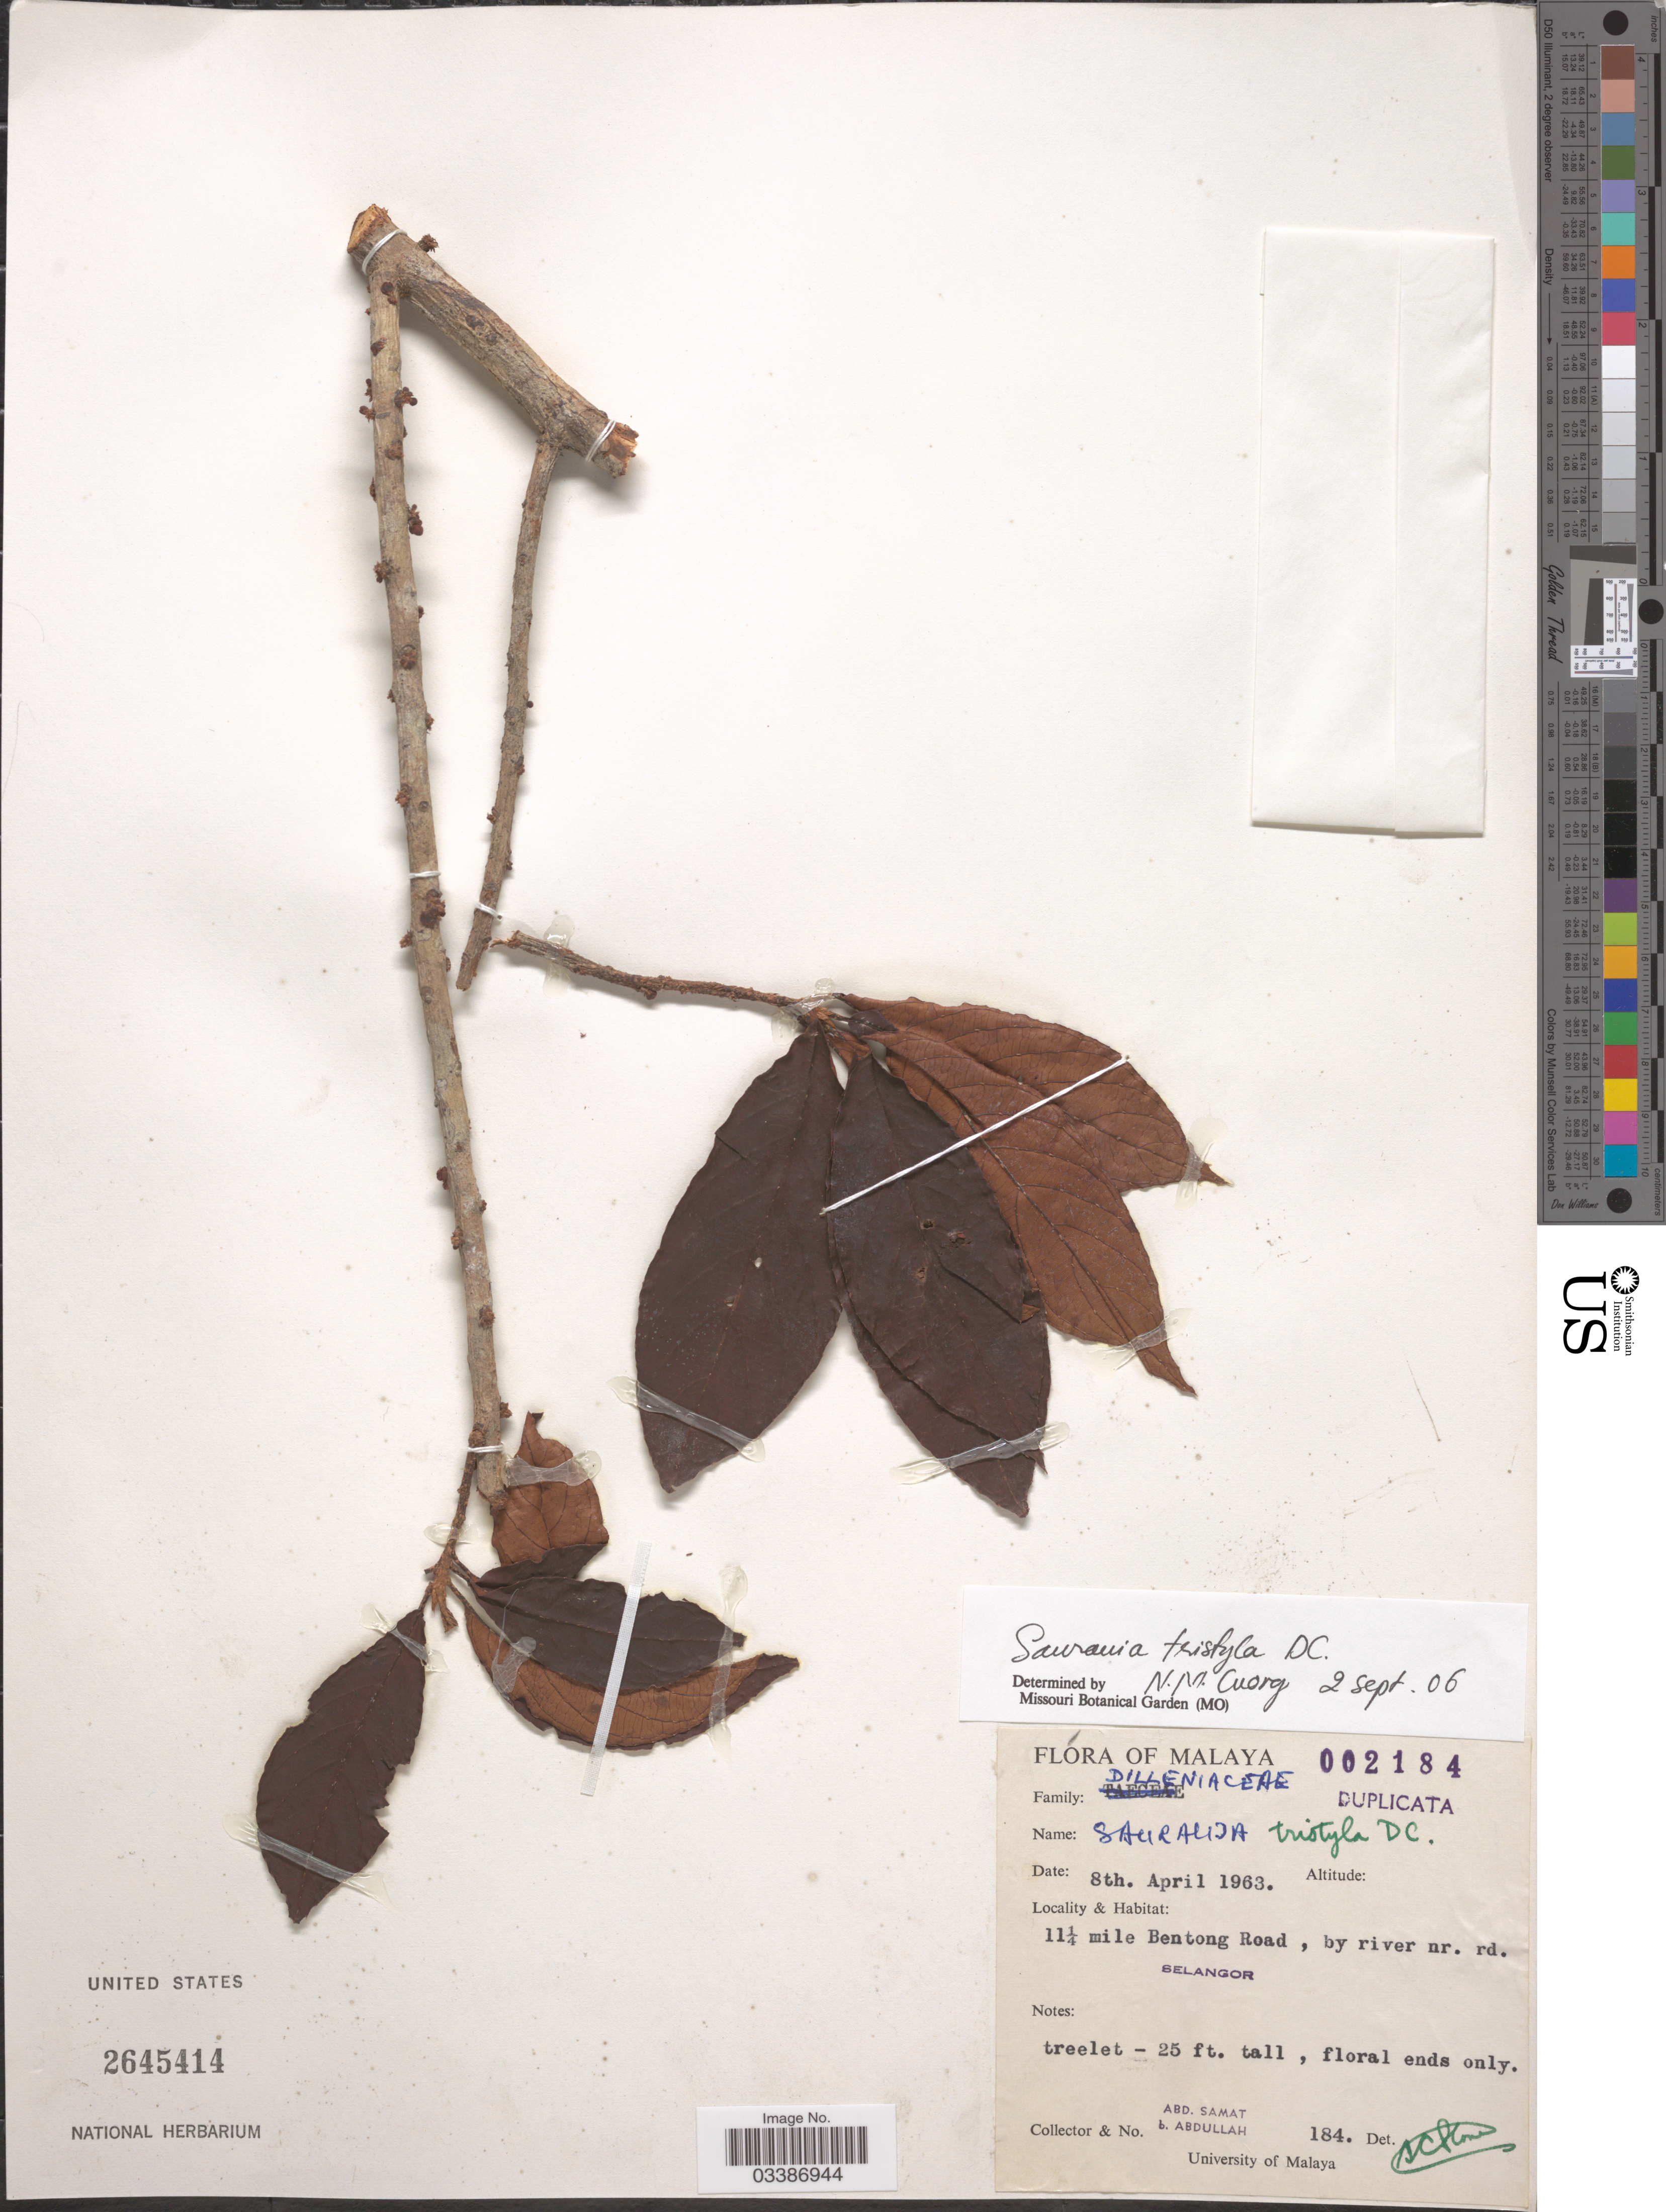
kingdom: Plantae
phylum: Tracheophyta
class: Magnoliopsida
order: Ericales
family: Actinidiaceae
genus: Saurauia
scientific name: Saurauia tristyla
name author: DC.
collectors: A. Abdullah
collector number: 184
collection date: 1963-04-08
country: Malaysia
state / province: Selangor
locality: Malaya. 11¼ mile Bentong Road, by river nr. rd.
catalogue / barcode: US 2645414